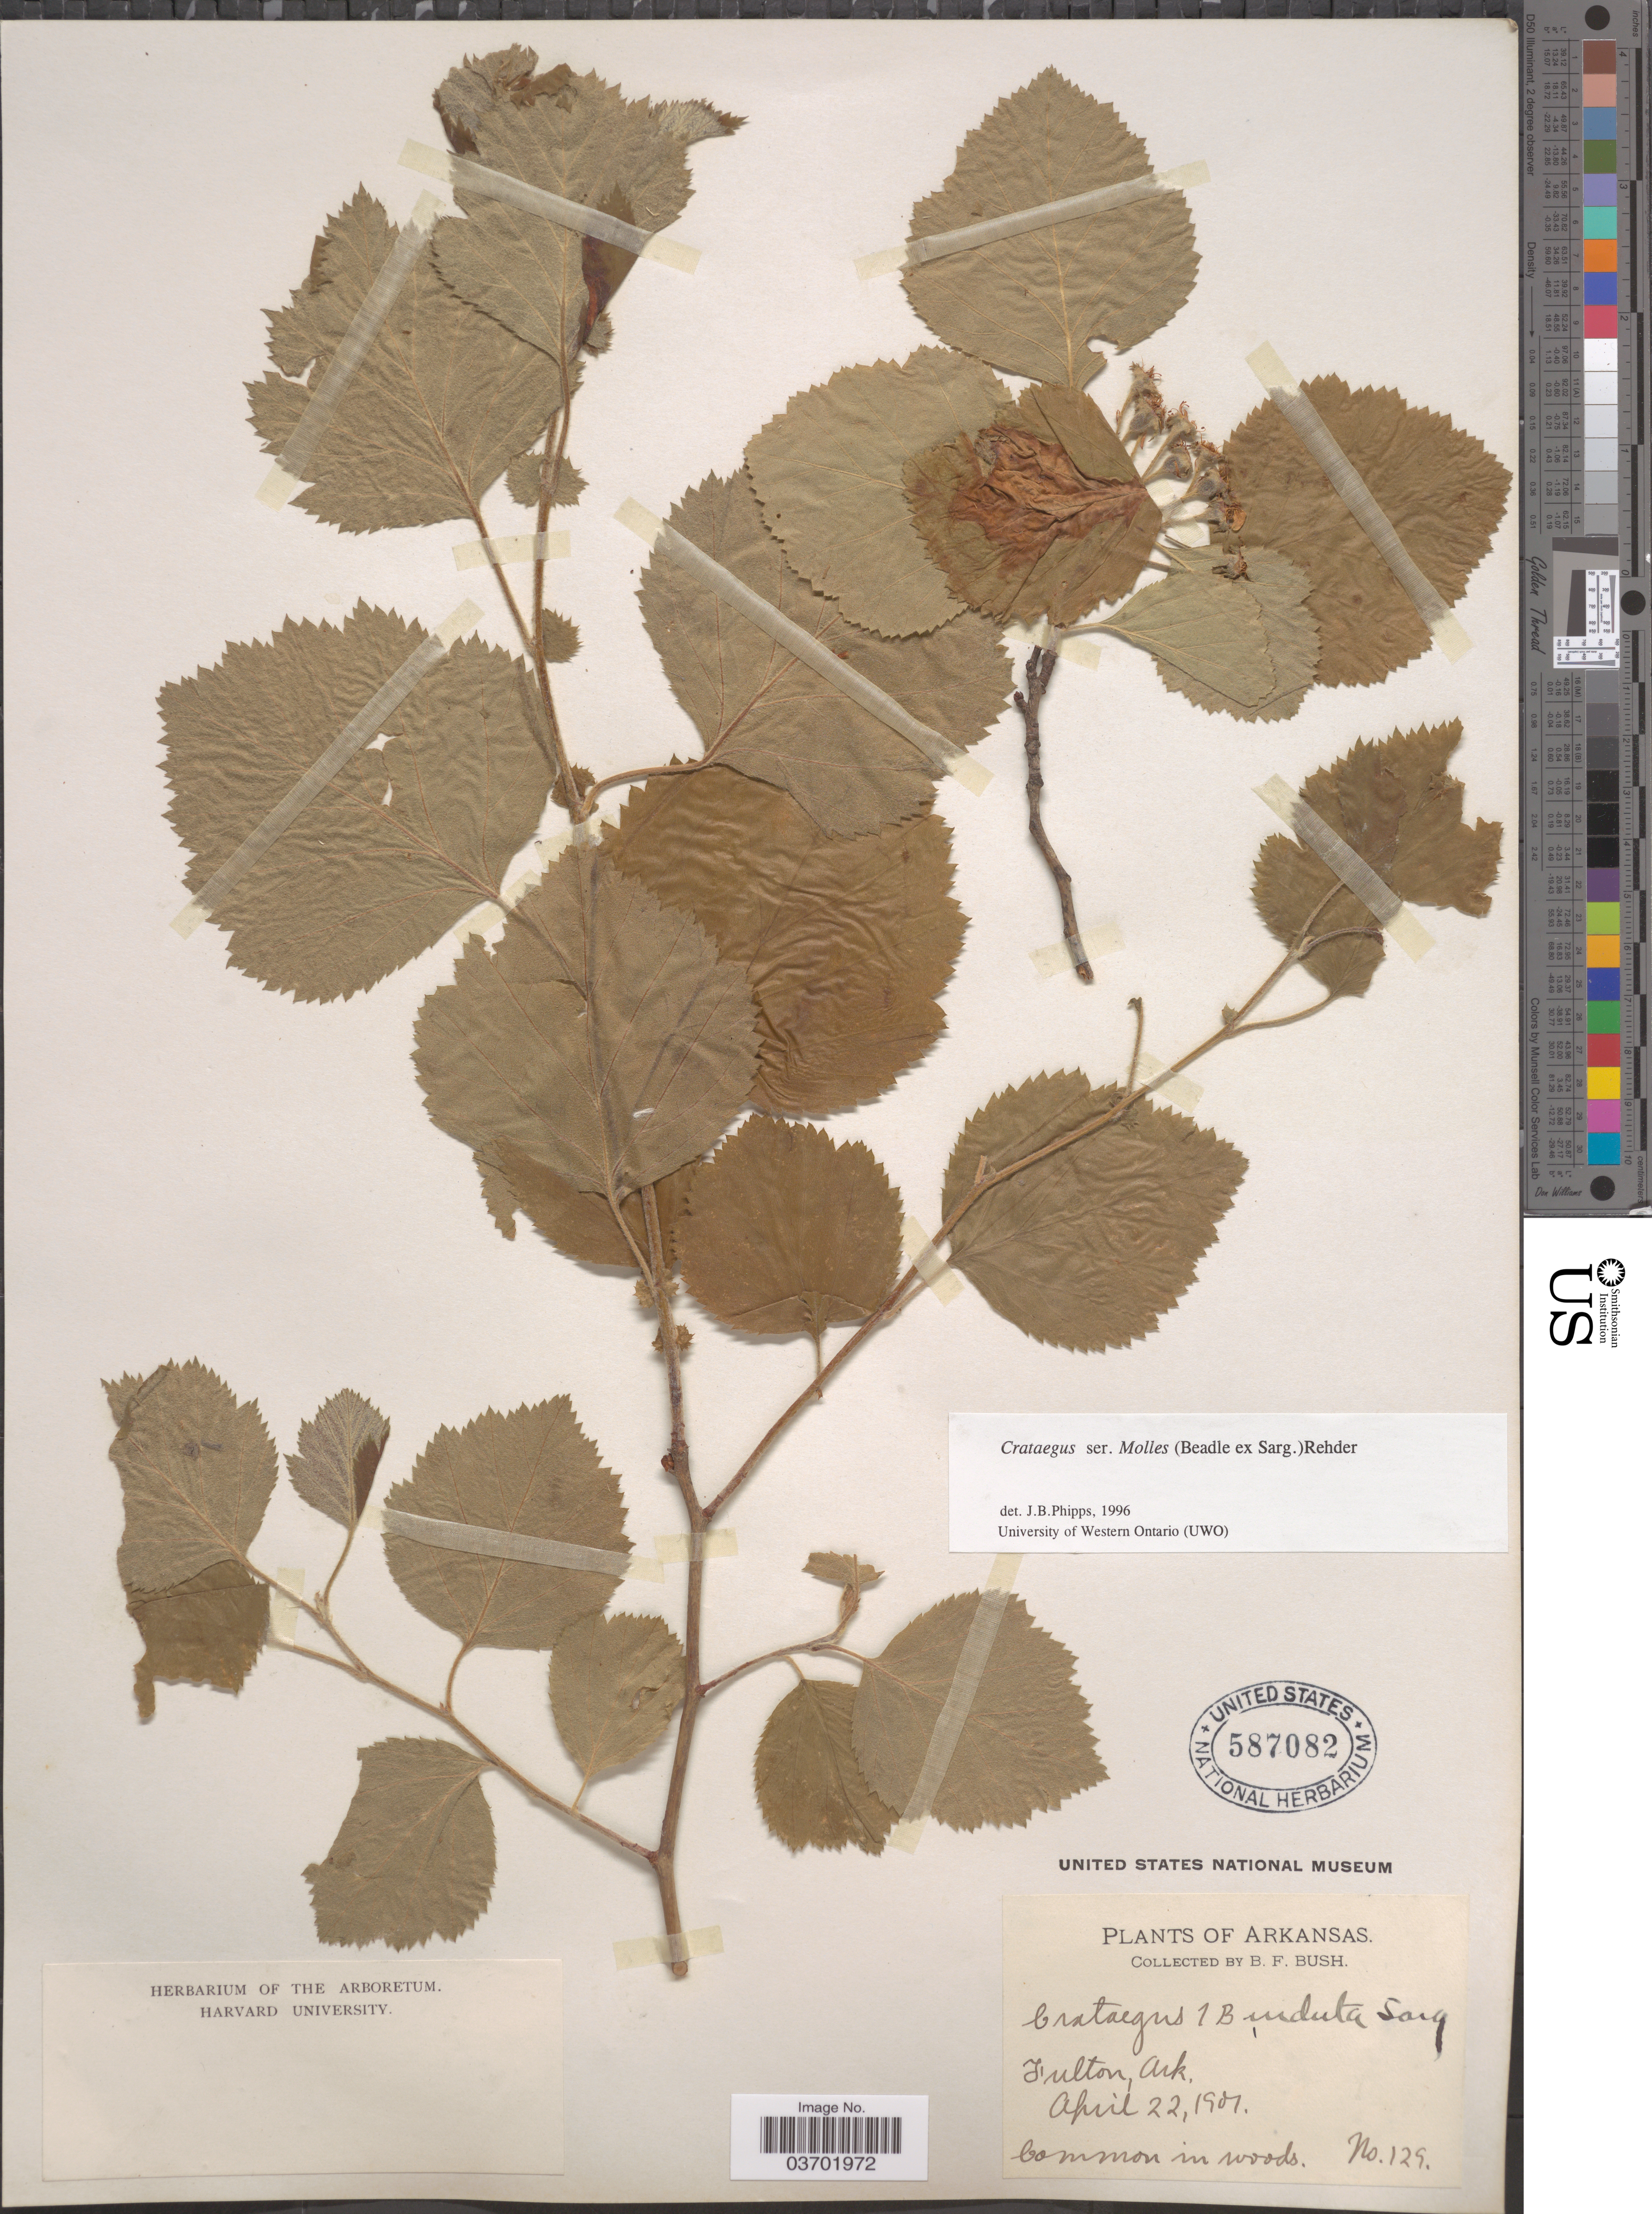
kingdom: Plantae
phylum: Tracheophyta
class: Magnoliopsida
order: Rosales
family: Rosaceae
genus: Crataegus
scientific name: Crataegus texana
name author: Buckley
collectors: B. F. Bush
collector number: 129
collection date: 1901-04-22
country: United States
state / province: Arkansas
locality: Fulton.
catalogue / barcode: US 587082